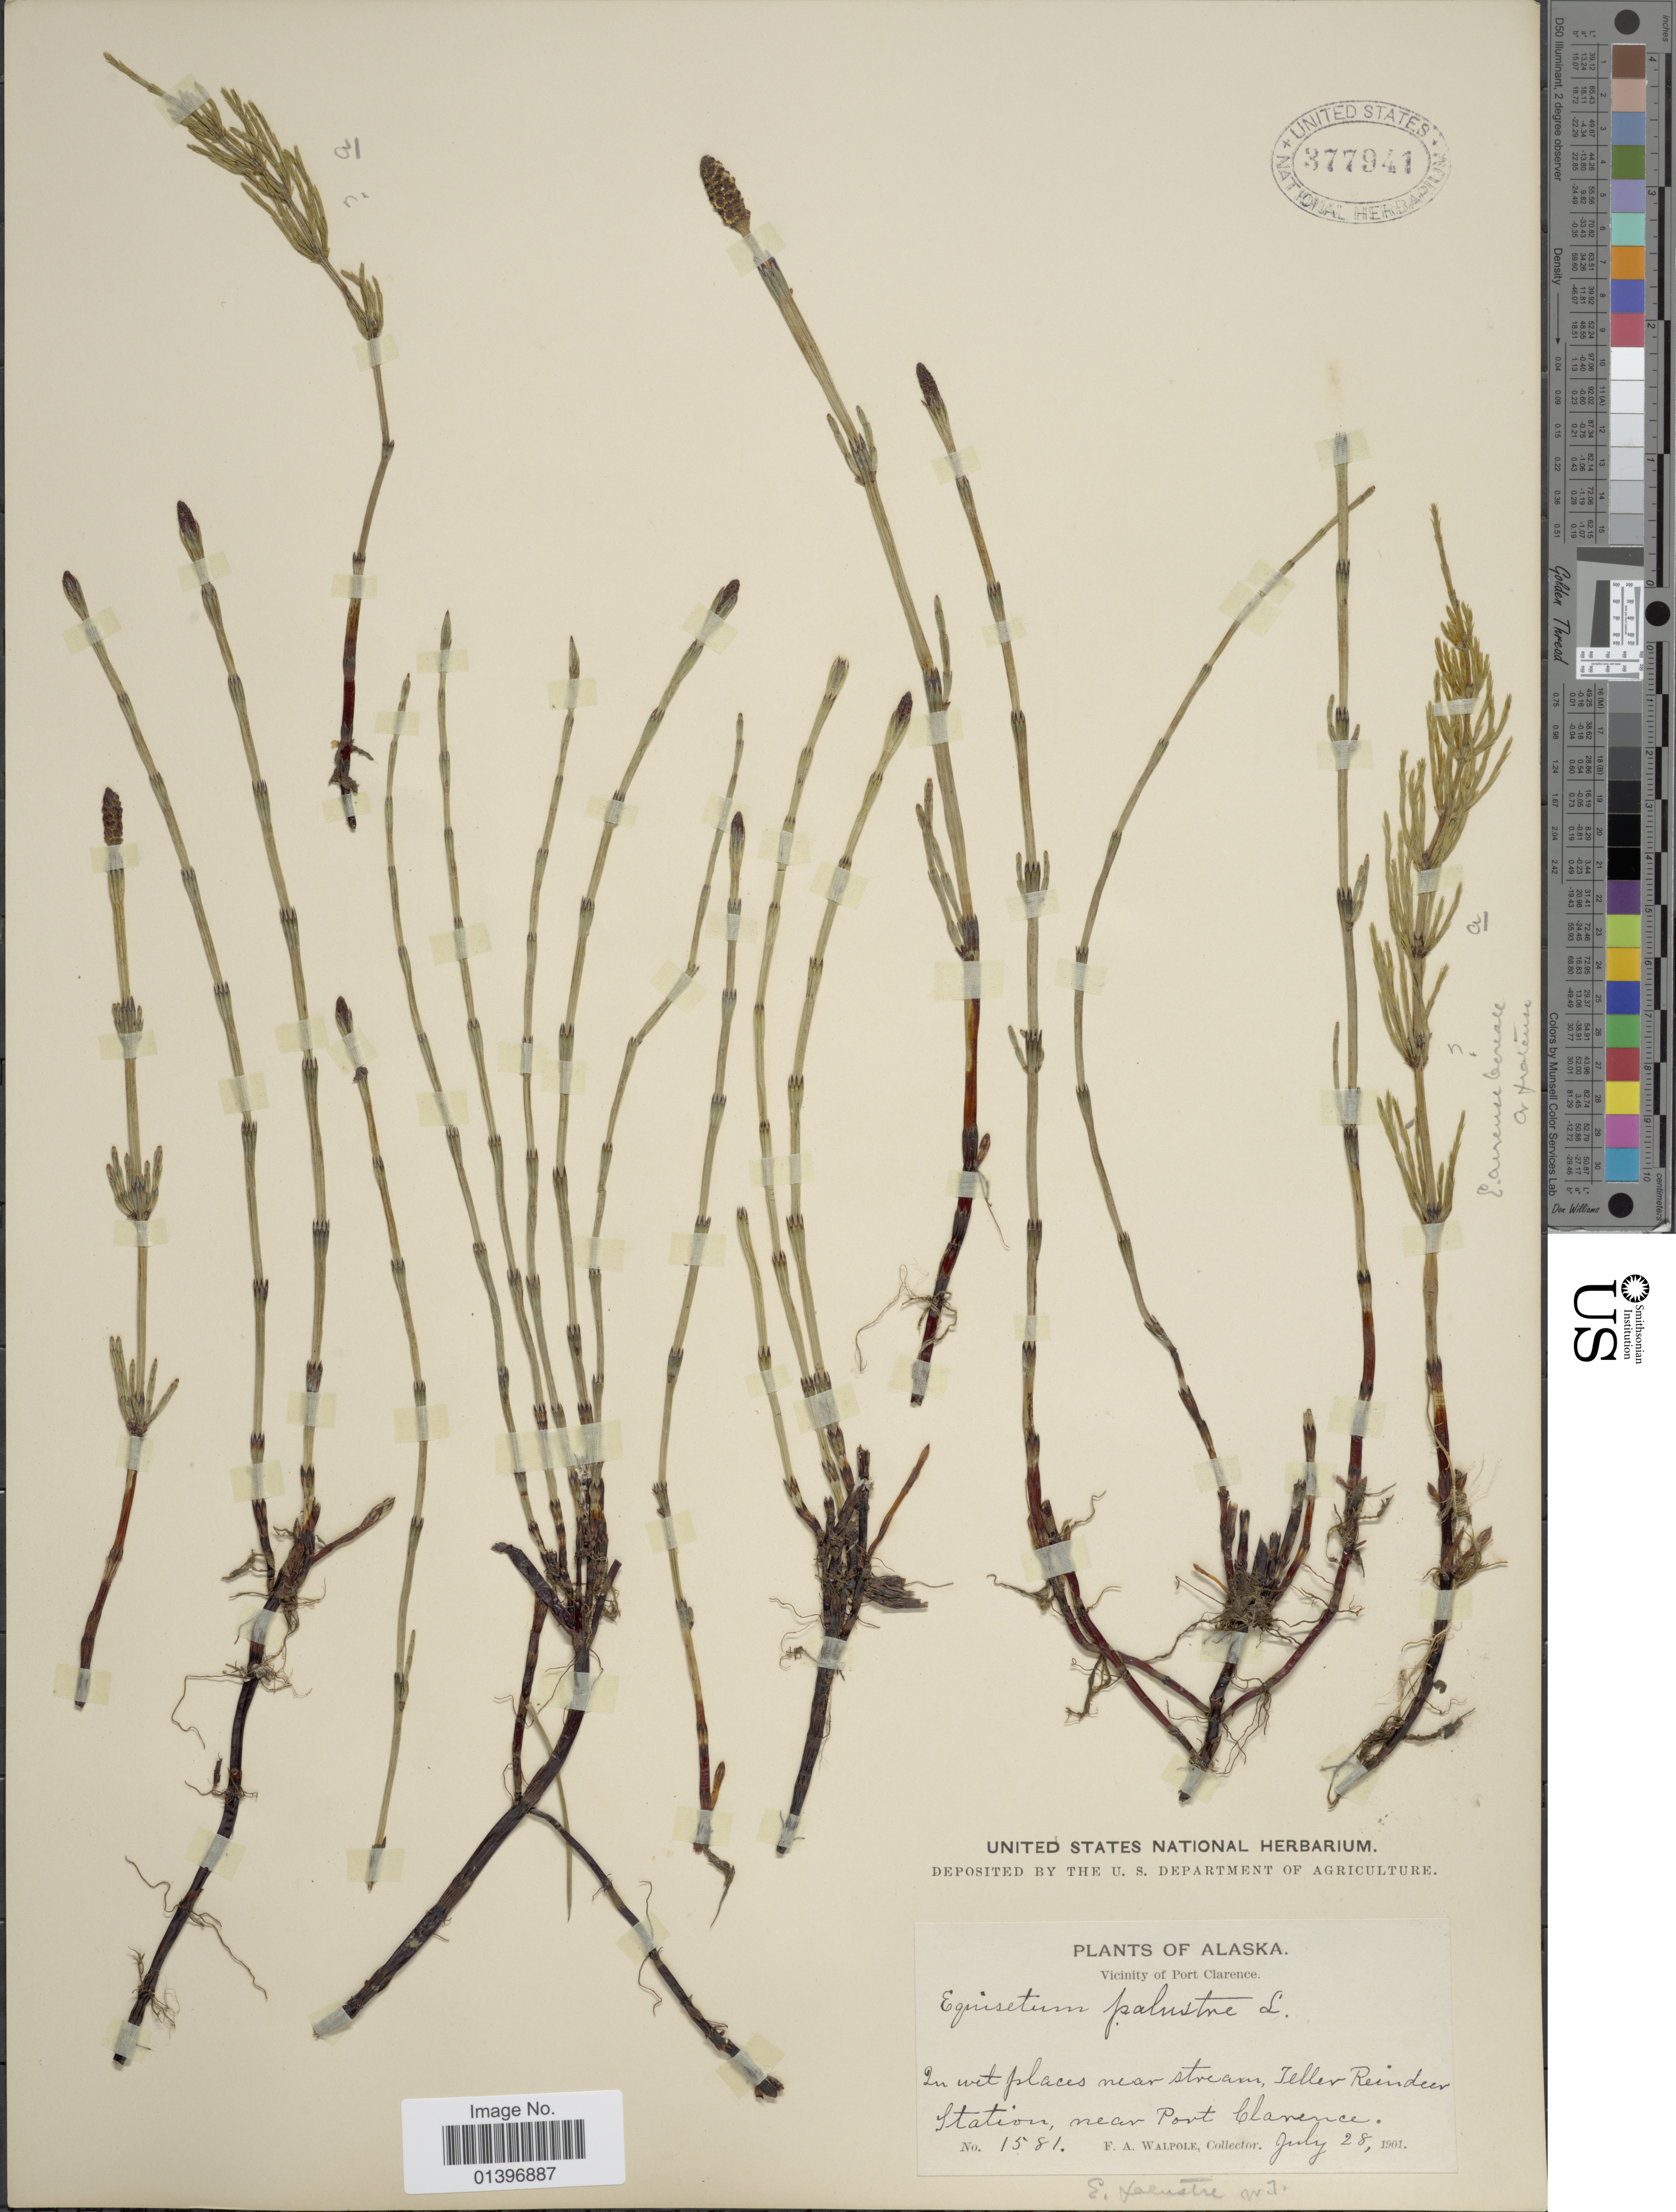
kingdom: Plantae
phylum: Tracheophyta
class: Polypodiopsida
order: Equisetales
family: Equisetaceae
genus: Equisetum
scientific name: Equisetum palustre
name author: L.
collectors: F. Walpole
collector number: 1581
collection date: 1901-07-28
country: United States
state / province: Alaska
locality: Vicinity of Port Clarence, in wet places near Stream, Teller Reindeer Station, near Port Clarence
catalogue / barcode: US 377941